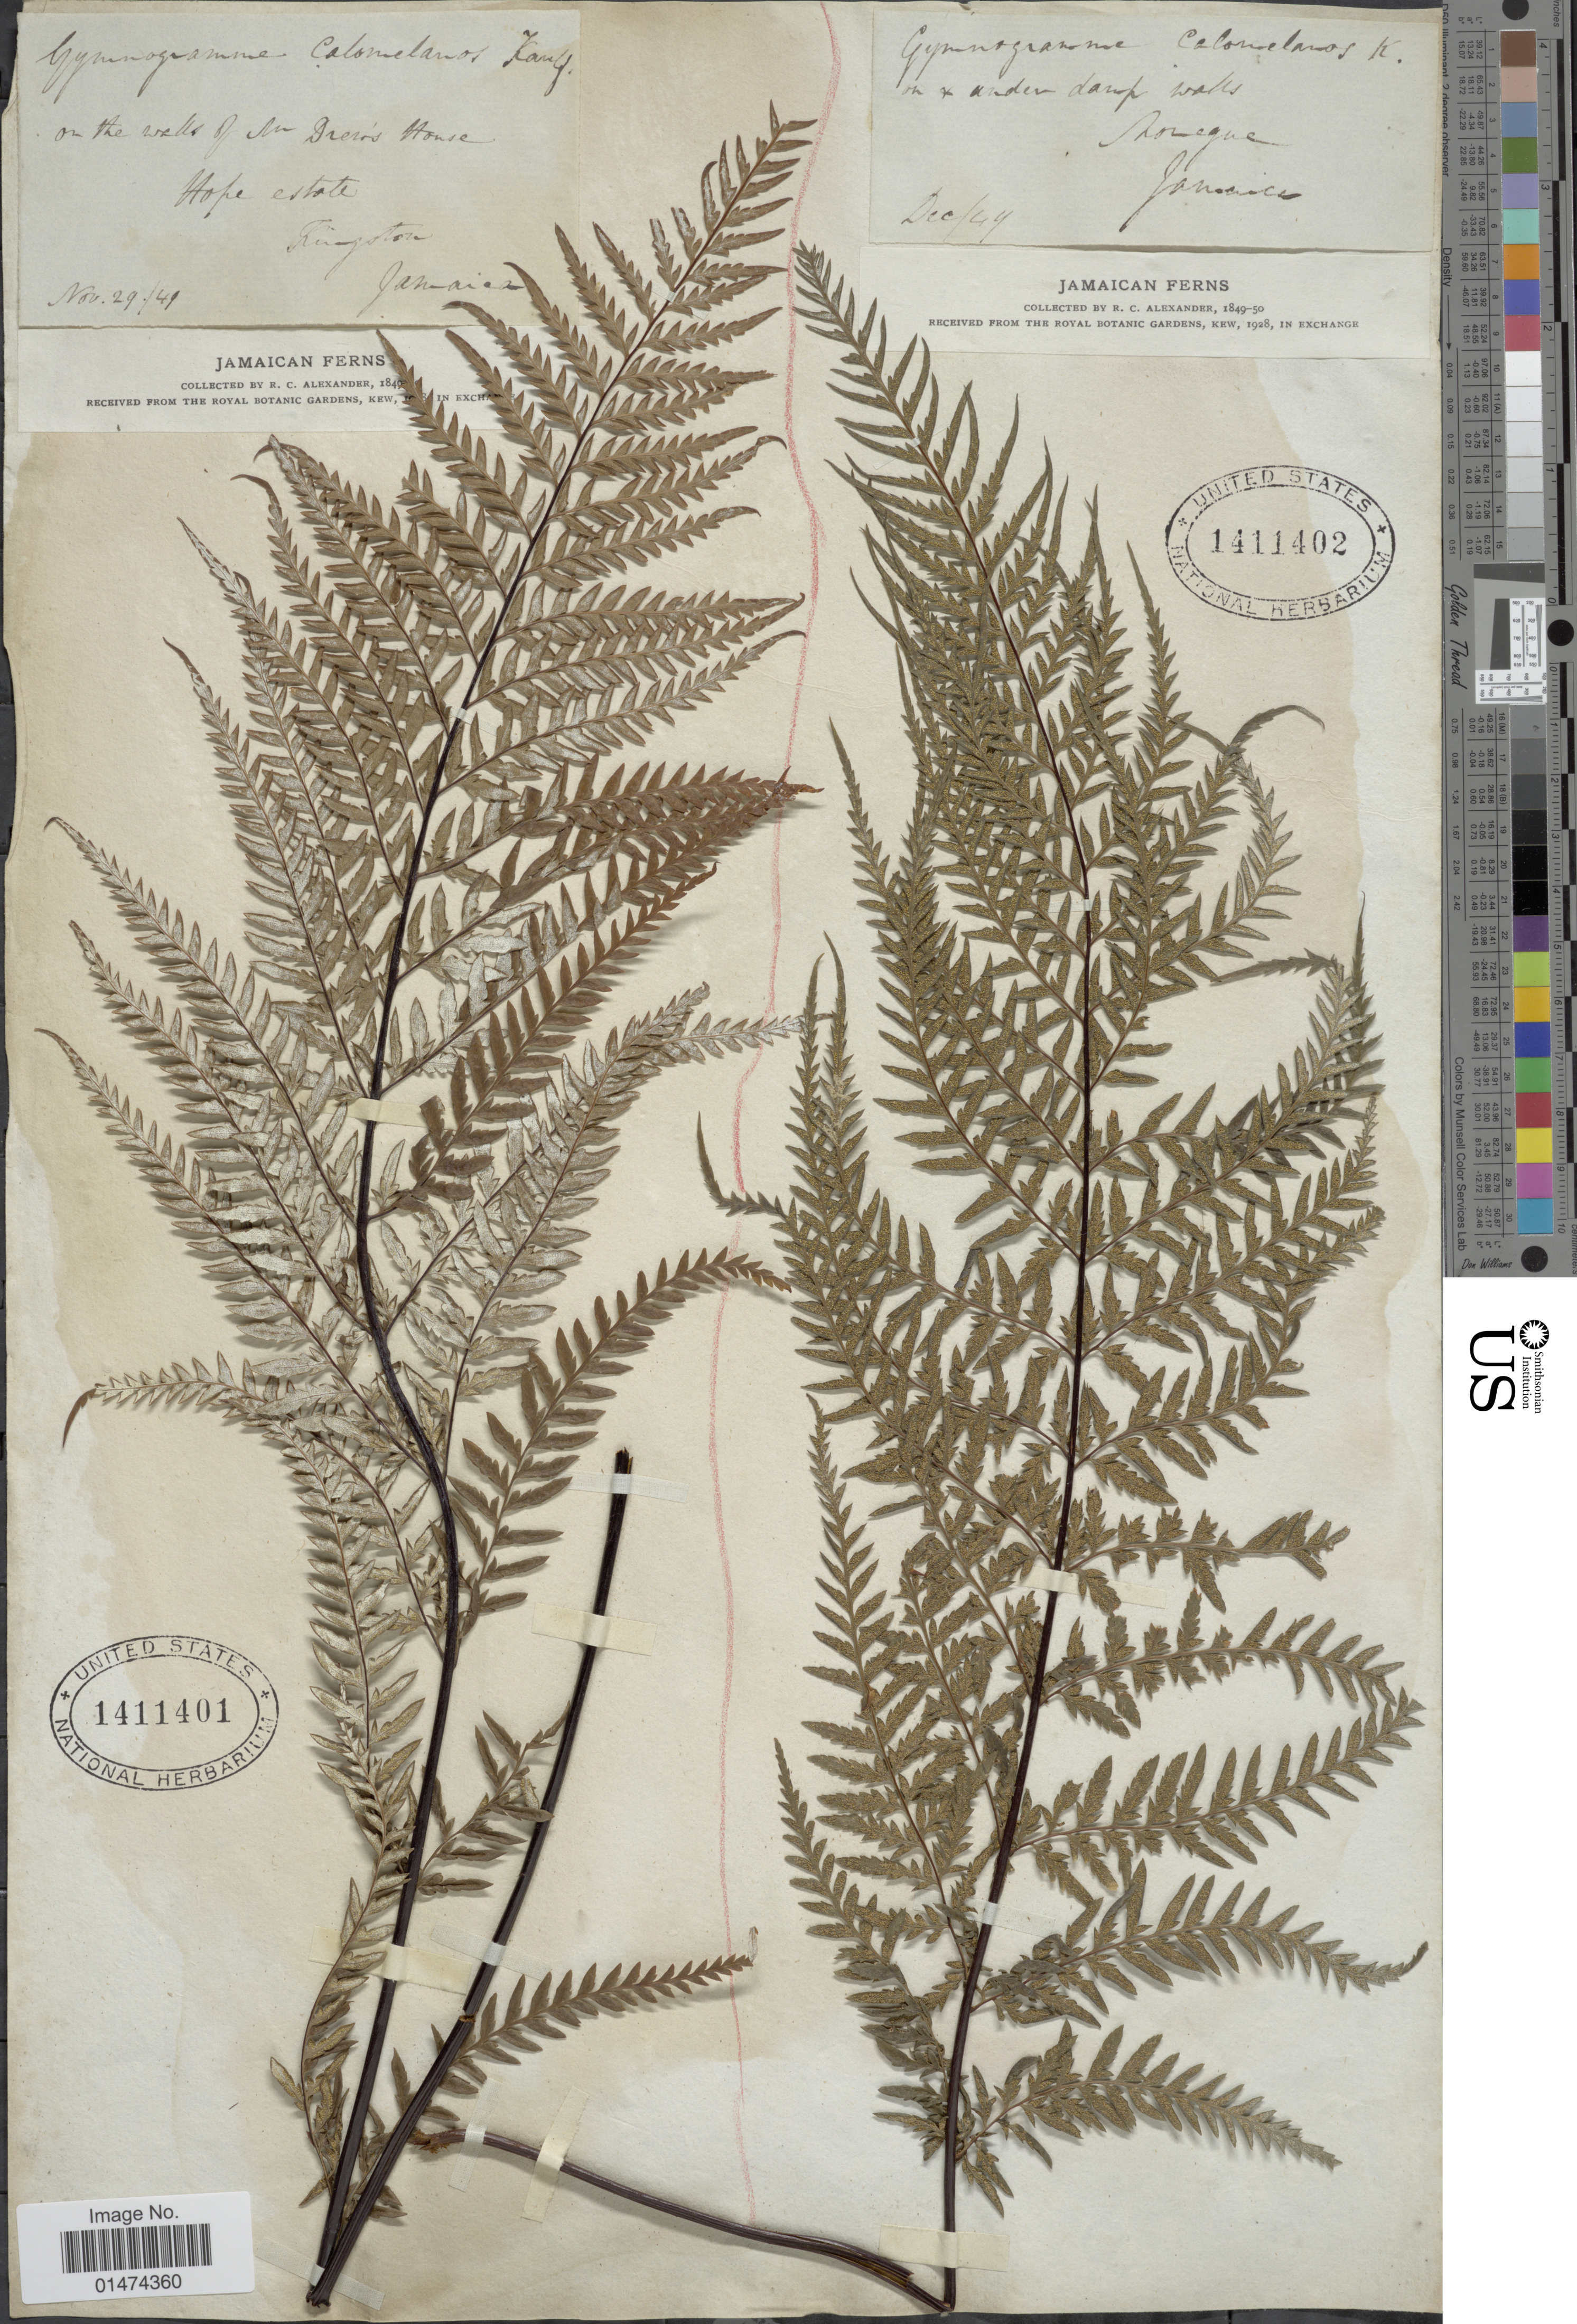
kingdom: Plantae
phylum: Tracheophyta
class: Polypodiopsida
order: Polypodiales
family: Pteridaceae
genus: Pityrogramma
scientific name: Pityrogramma calomelanos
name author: (L.) Link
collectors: R. C. Alexander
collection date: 1849-11-29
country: Jamaica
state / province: Kingston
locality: On the walls of Mr Drero's House, Hope estate [interpreted]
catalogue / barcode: US 1411401